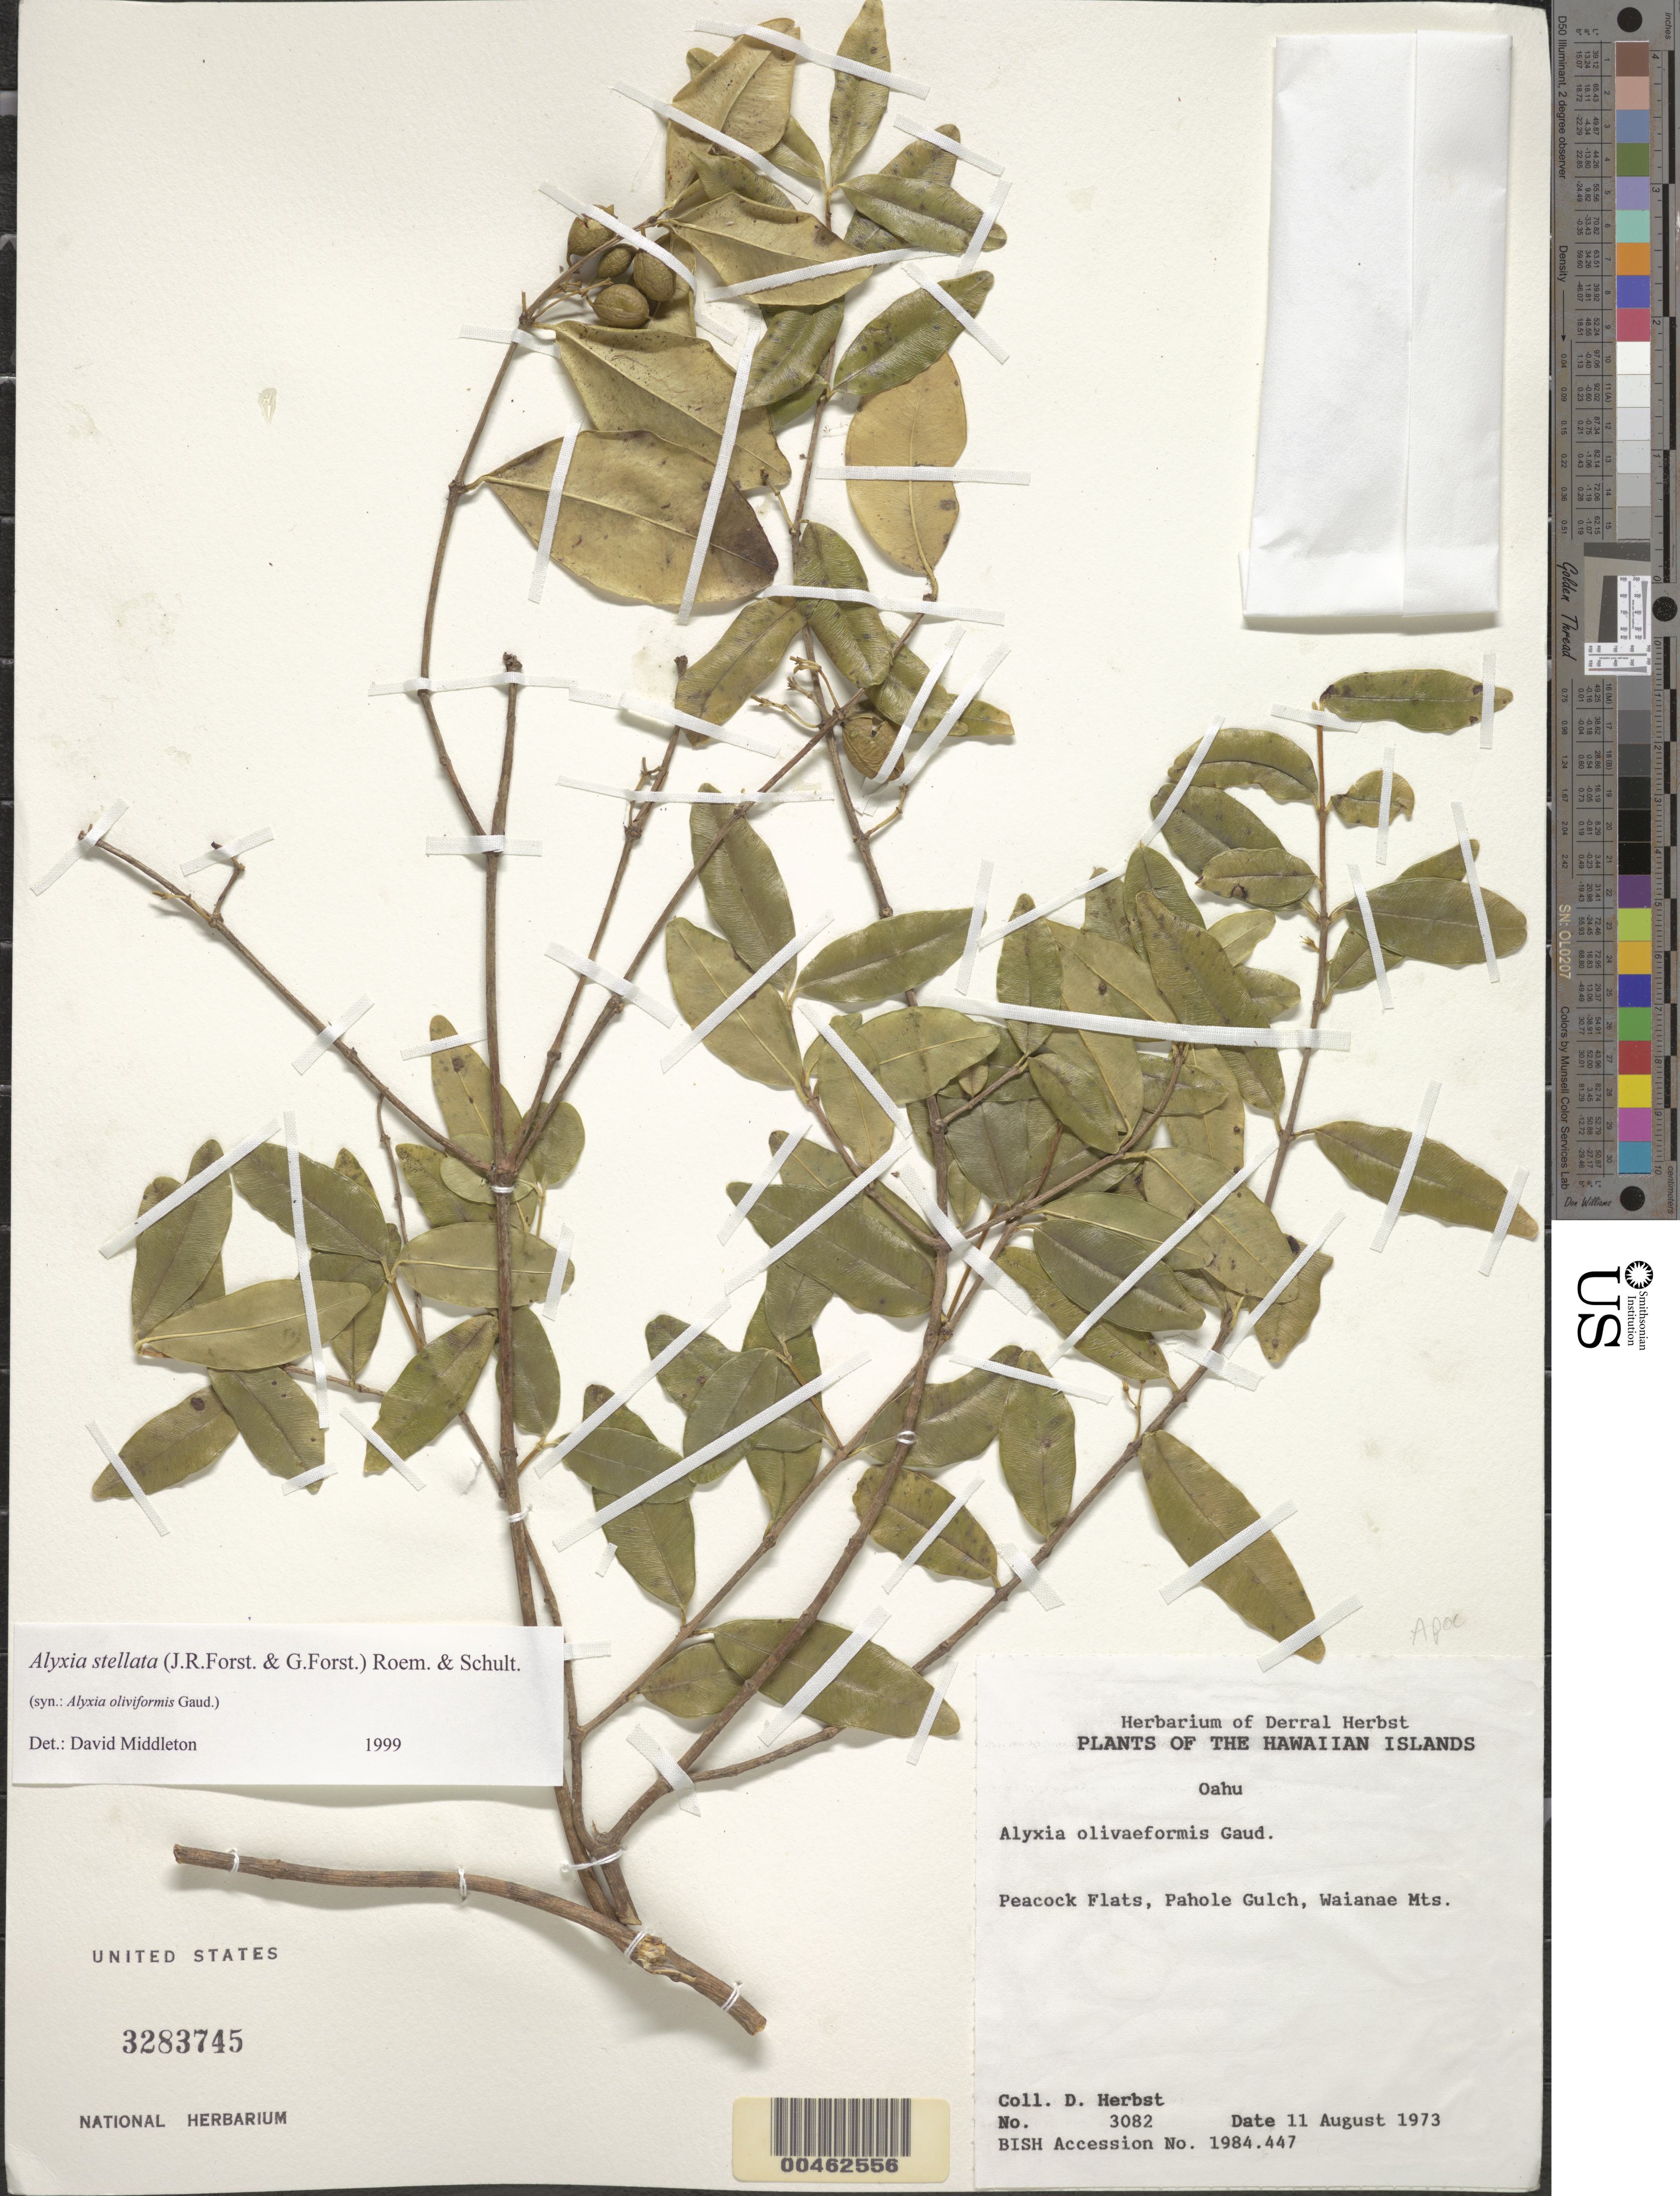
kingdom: Plantae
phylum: Tracheophyta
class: Magnoliopsida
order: Gentianales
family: Apocynaceae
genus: Alyxia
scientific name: Alyxia stellata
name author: (J.R. Forst. & G. Forst.) Roem. & Schult.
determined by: Middleton, D. J.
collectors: D. R. Herbst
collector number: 3082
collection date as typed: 11 Aug 1973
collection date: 1973-08-11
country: United States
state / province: Hawaii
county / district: Honolulu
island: Oahu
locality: Peacock Flats, Pahole Gulch, Waianae Mts.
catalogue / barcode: US 3283745